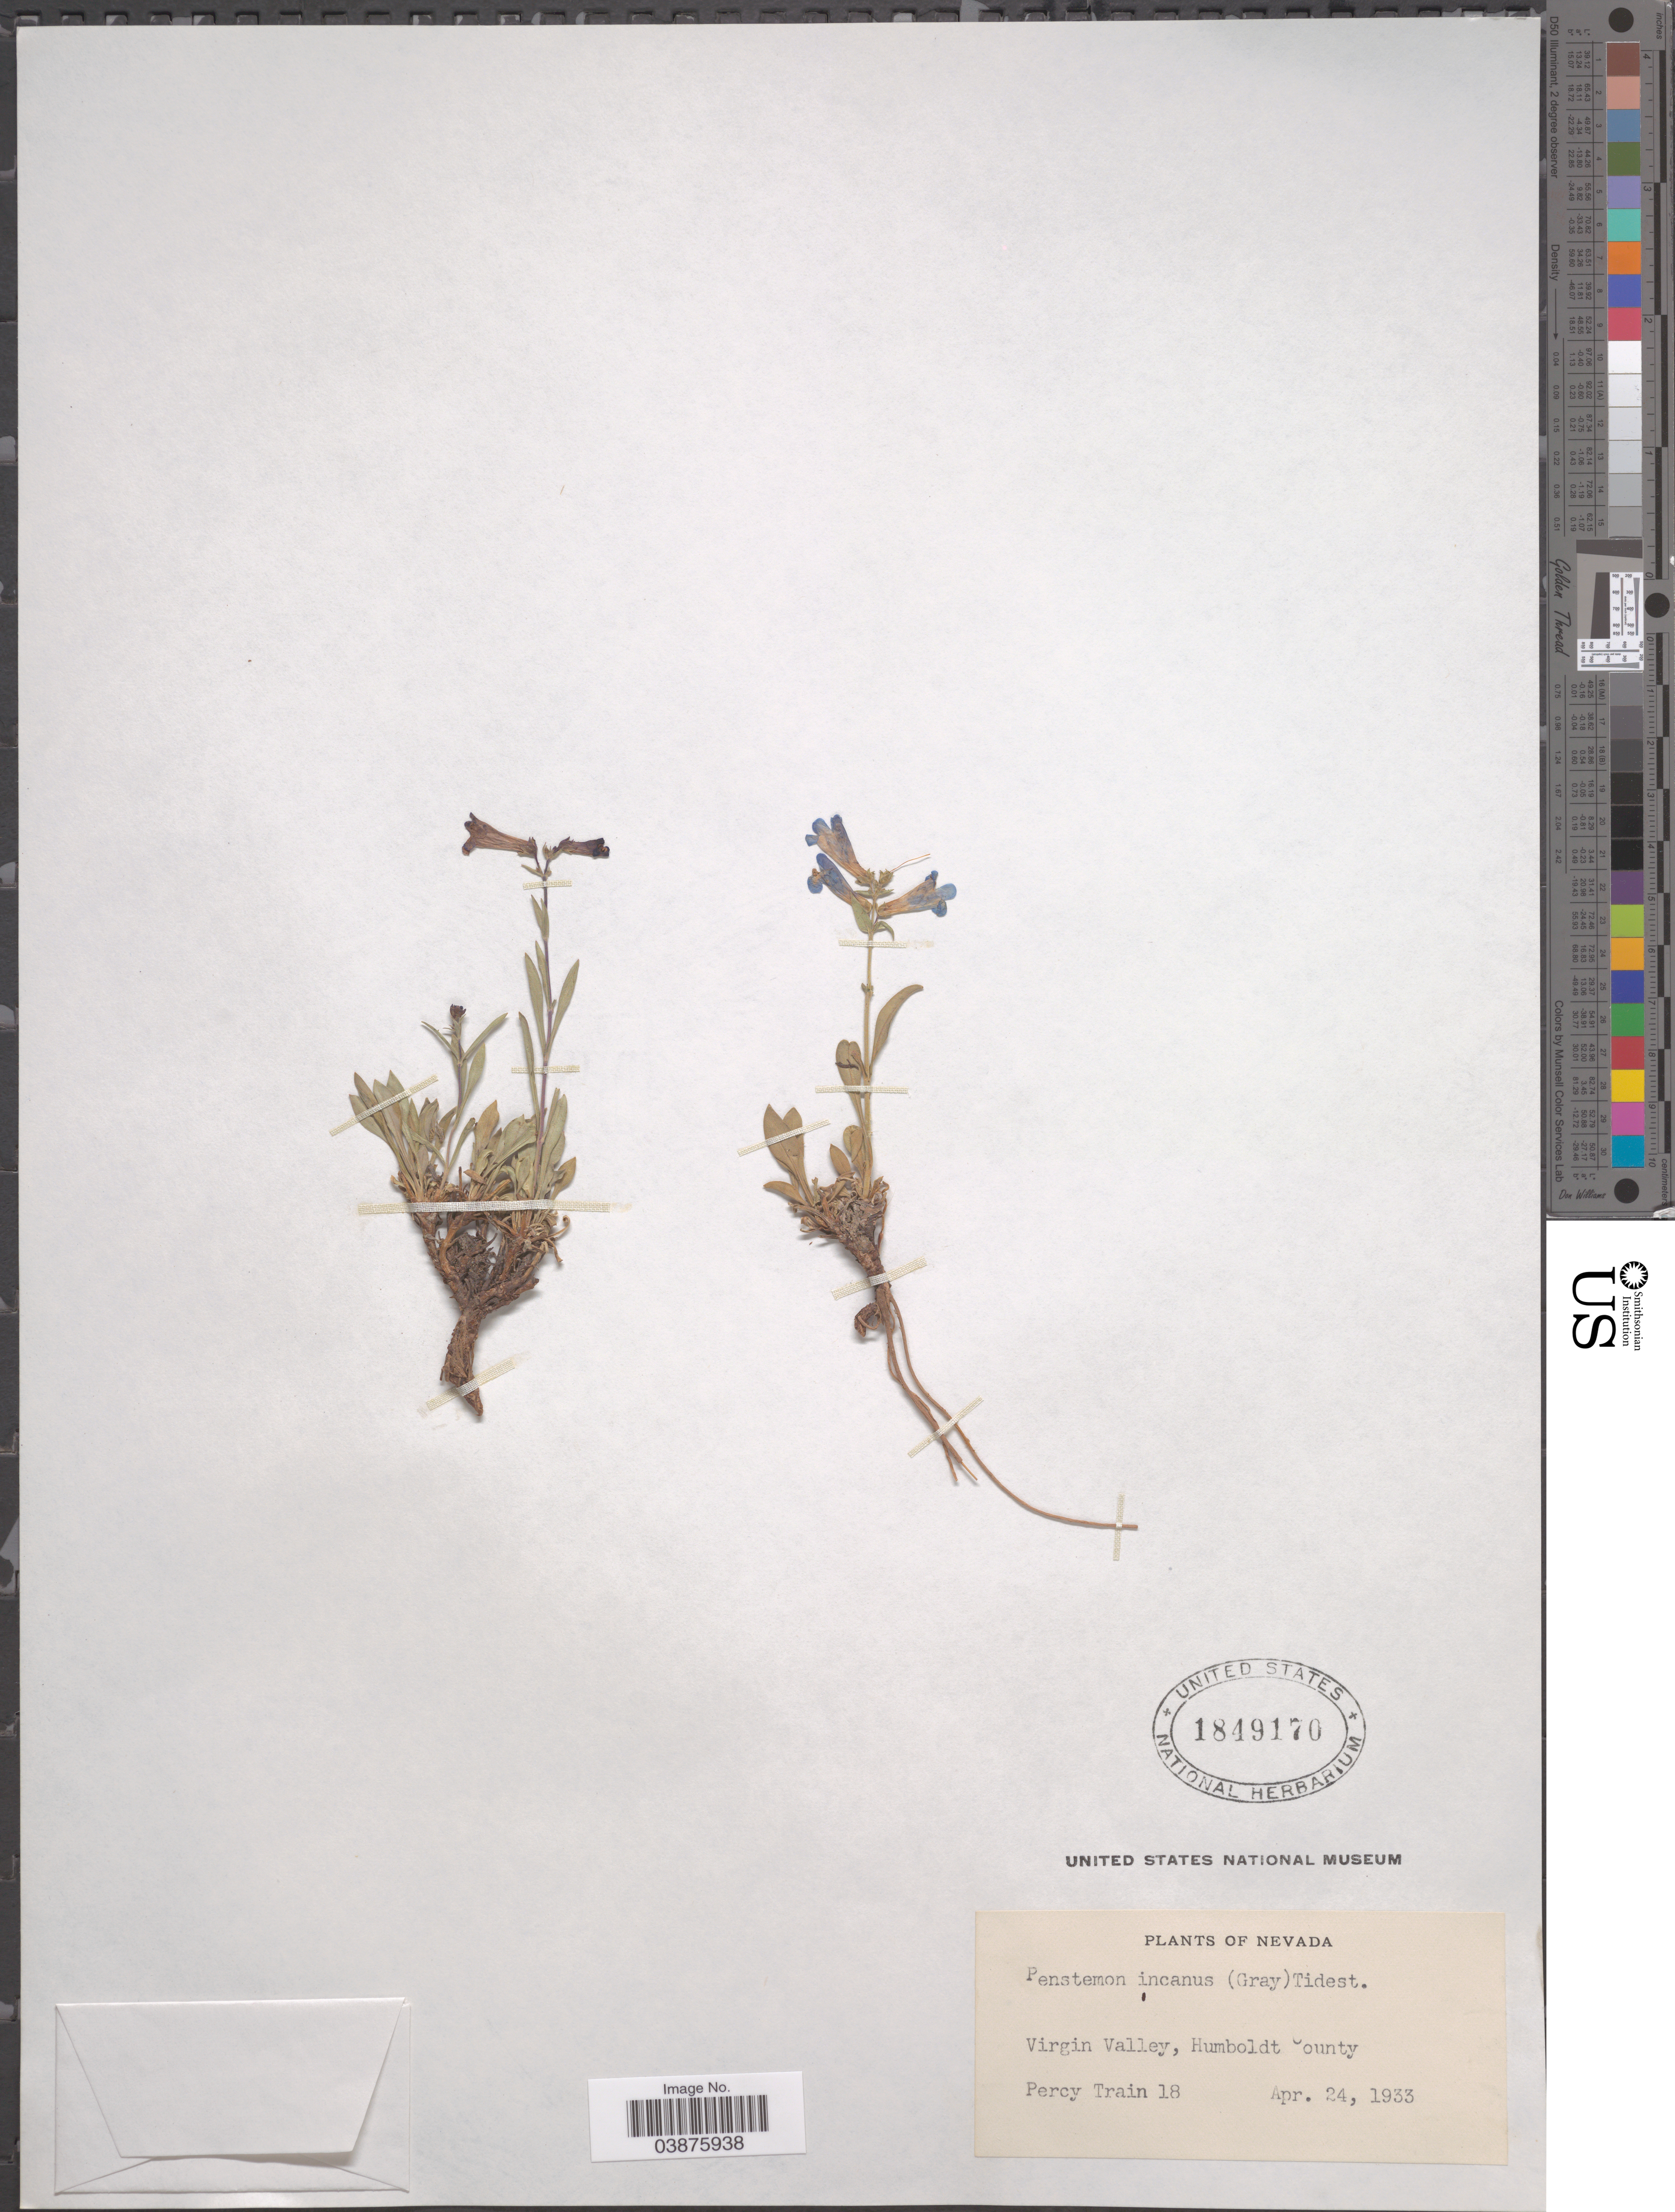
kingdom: Plantae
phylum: Tracheophyta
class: Magnoliopsida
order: Lamiales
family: Plantaginaceae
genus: Penstemon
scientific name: Penstemon humilis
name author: Nutt. ex A. Gray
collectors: P. Train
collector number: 18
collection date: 1933-04-24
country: United States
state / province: Nevada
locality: Virgin Valley, Humboldt County.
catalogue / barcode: US 1849170